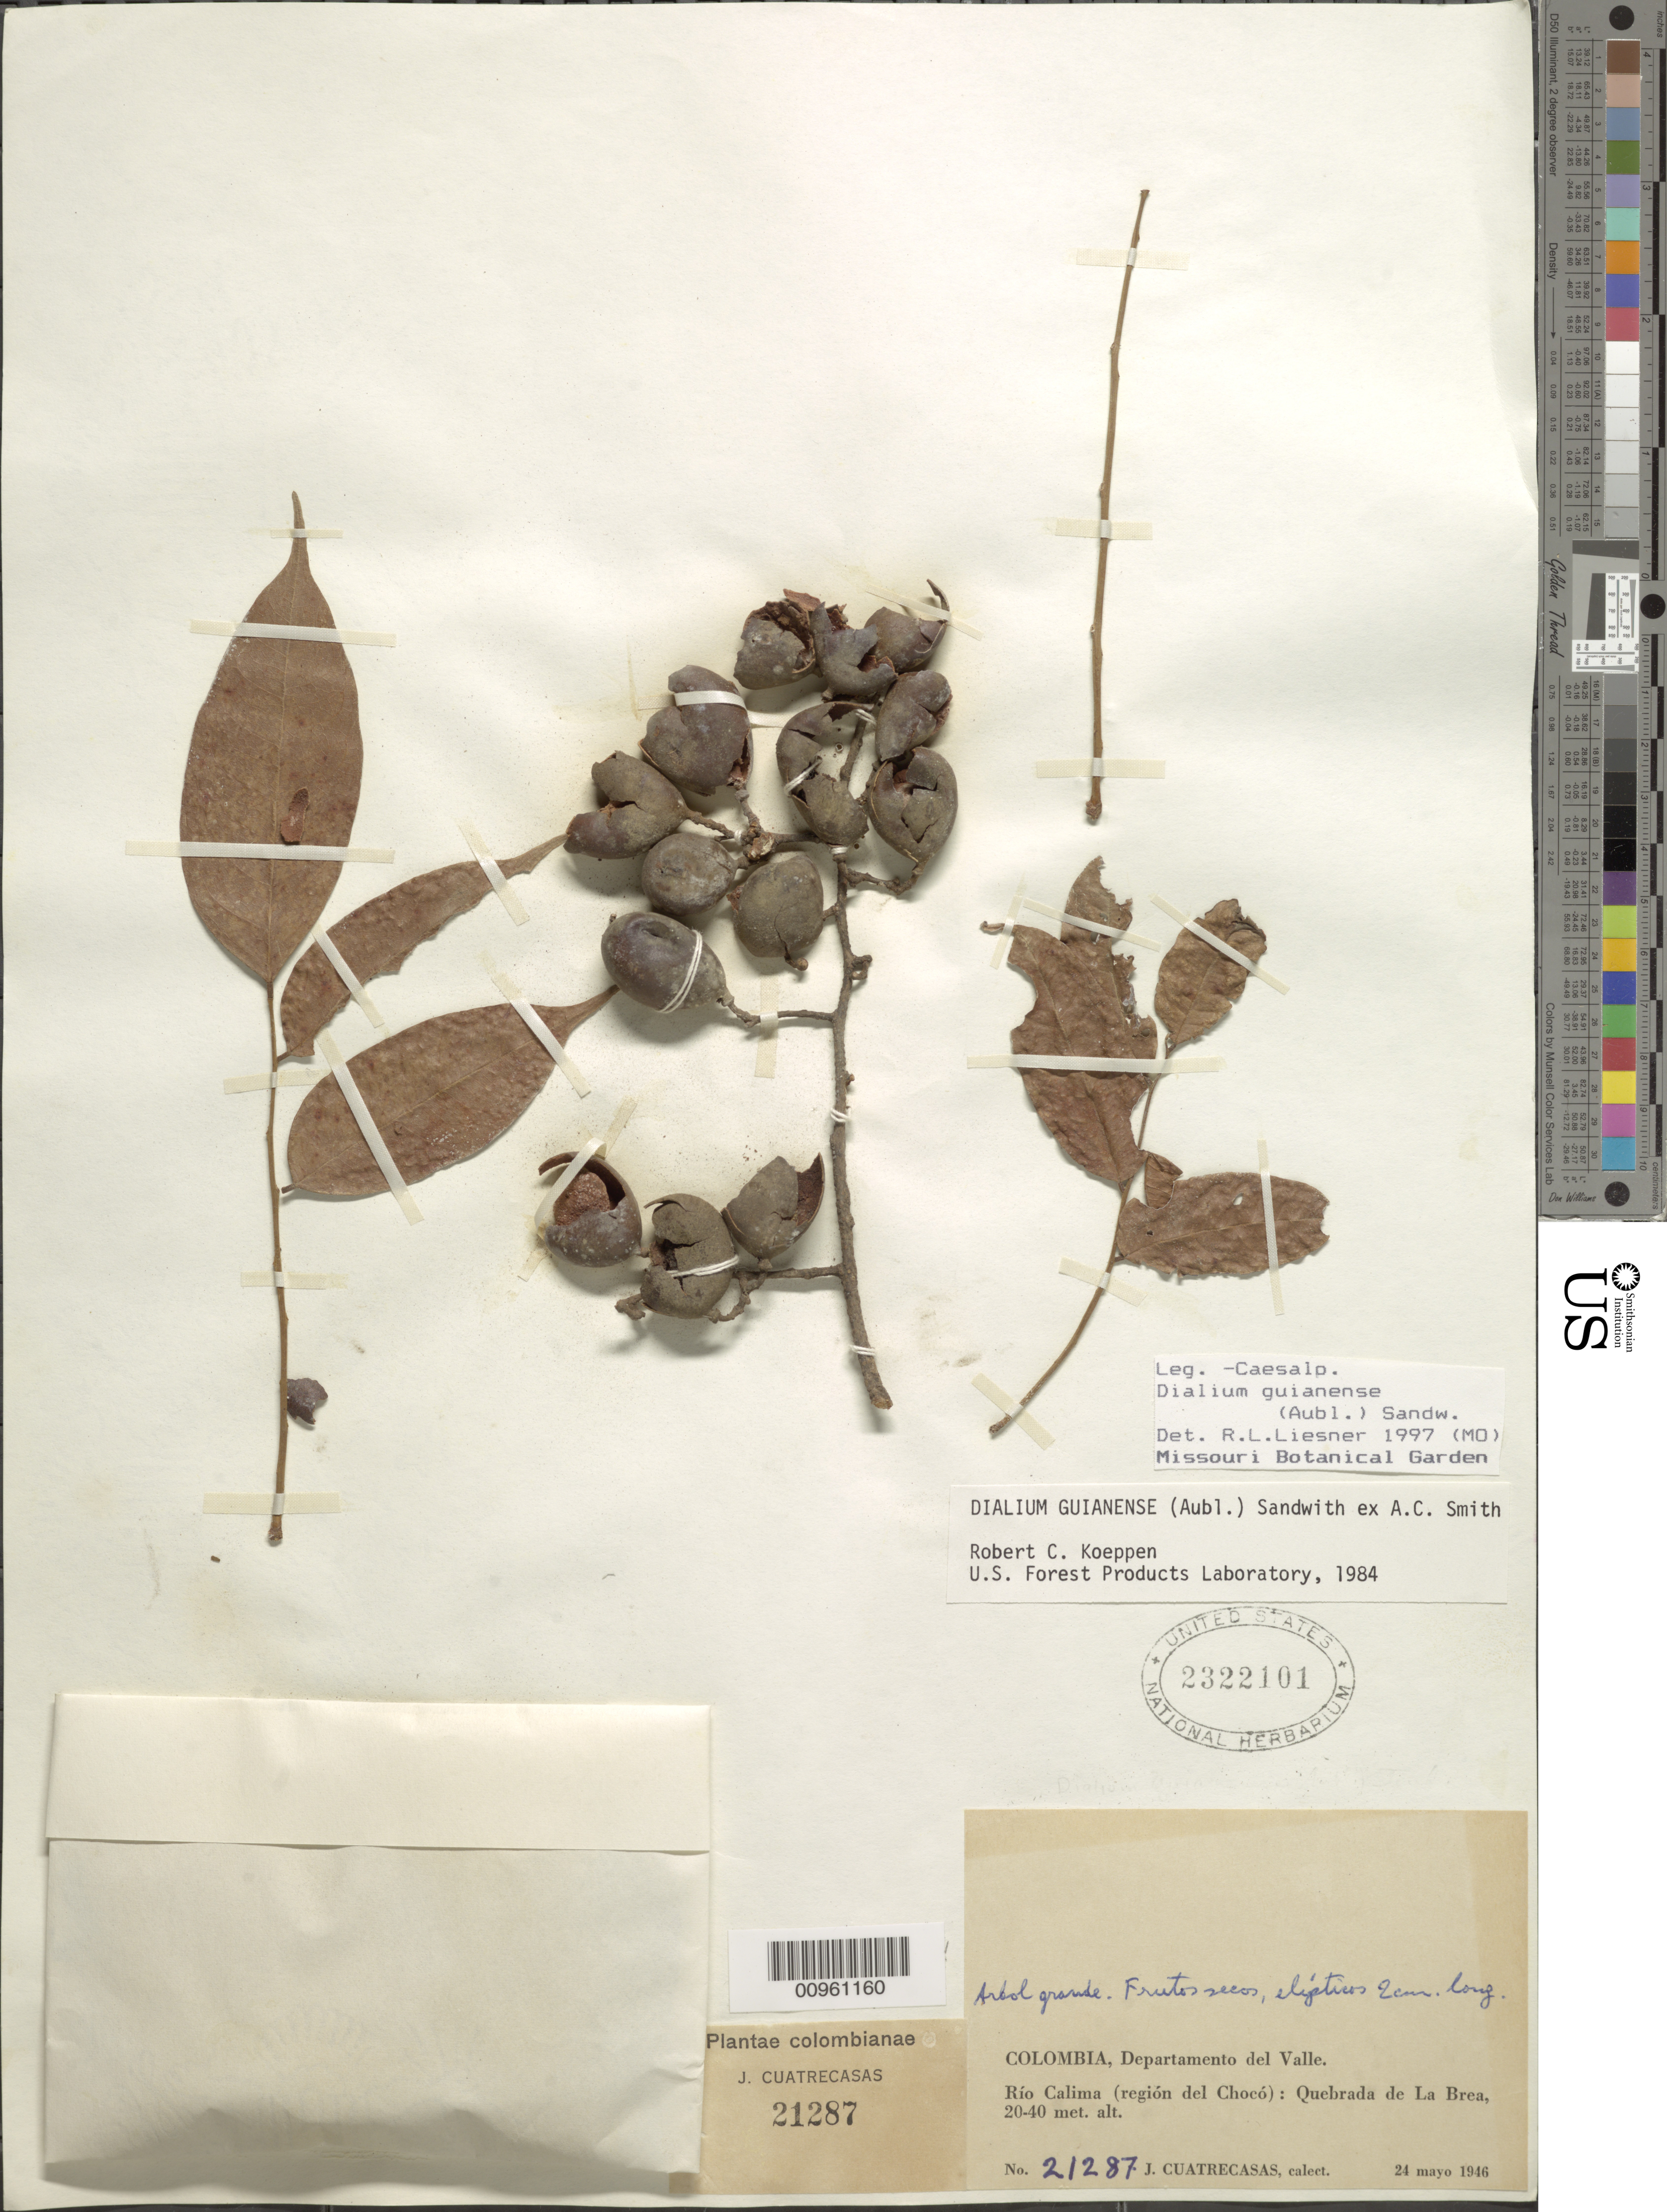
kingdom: Plantae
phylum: Tracheophyta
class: Magnoliopsida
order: Fabales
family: Fabaceae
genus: Dialium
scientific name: Dialium guianense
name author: (Aubl.) Sandwith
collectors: J. Cuatrecasas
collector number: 21287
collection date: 1946-05-24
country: Colombia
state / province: Valle del Cauca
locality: Rio Calima (region del Choco): Quebrada de La Brea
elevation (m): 20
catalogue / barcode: US 2322101